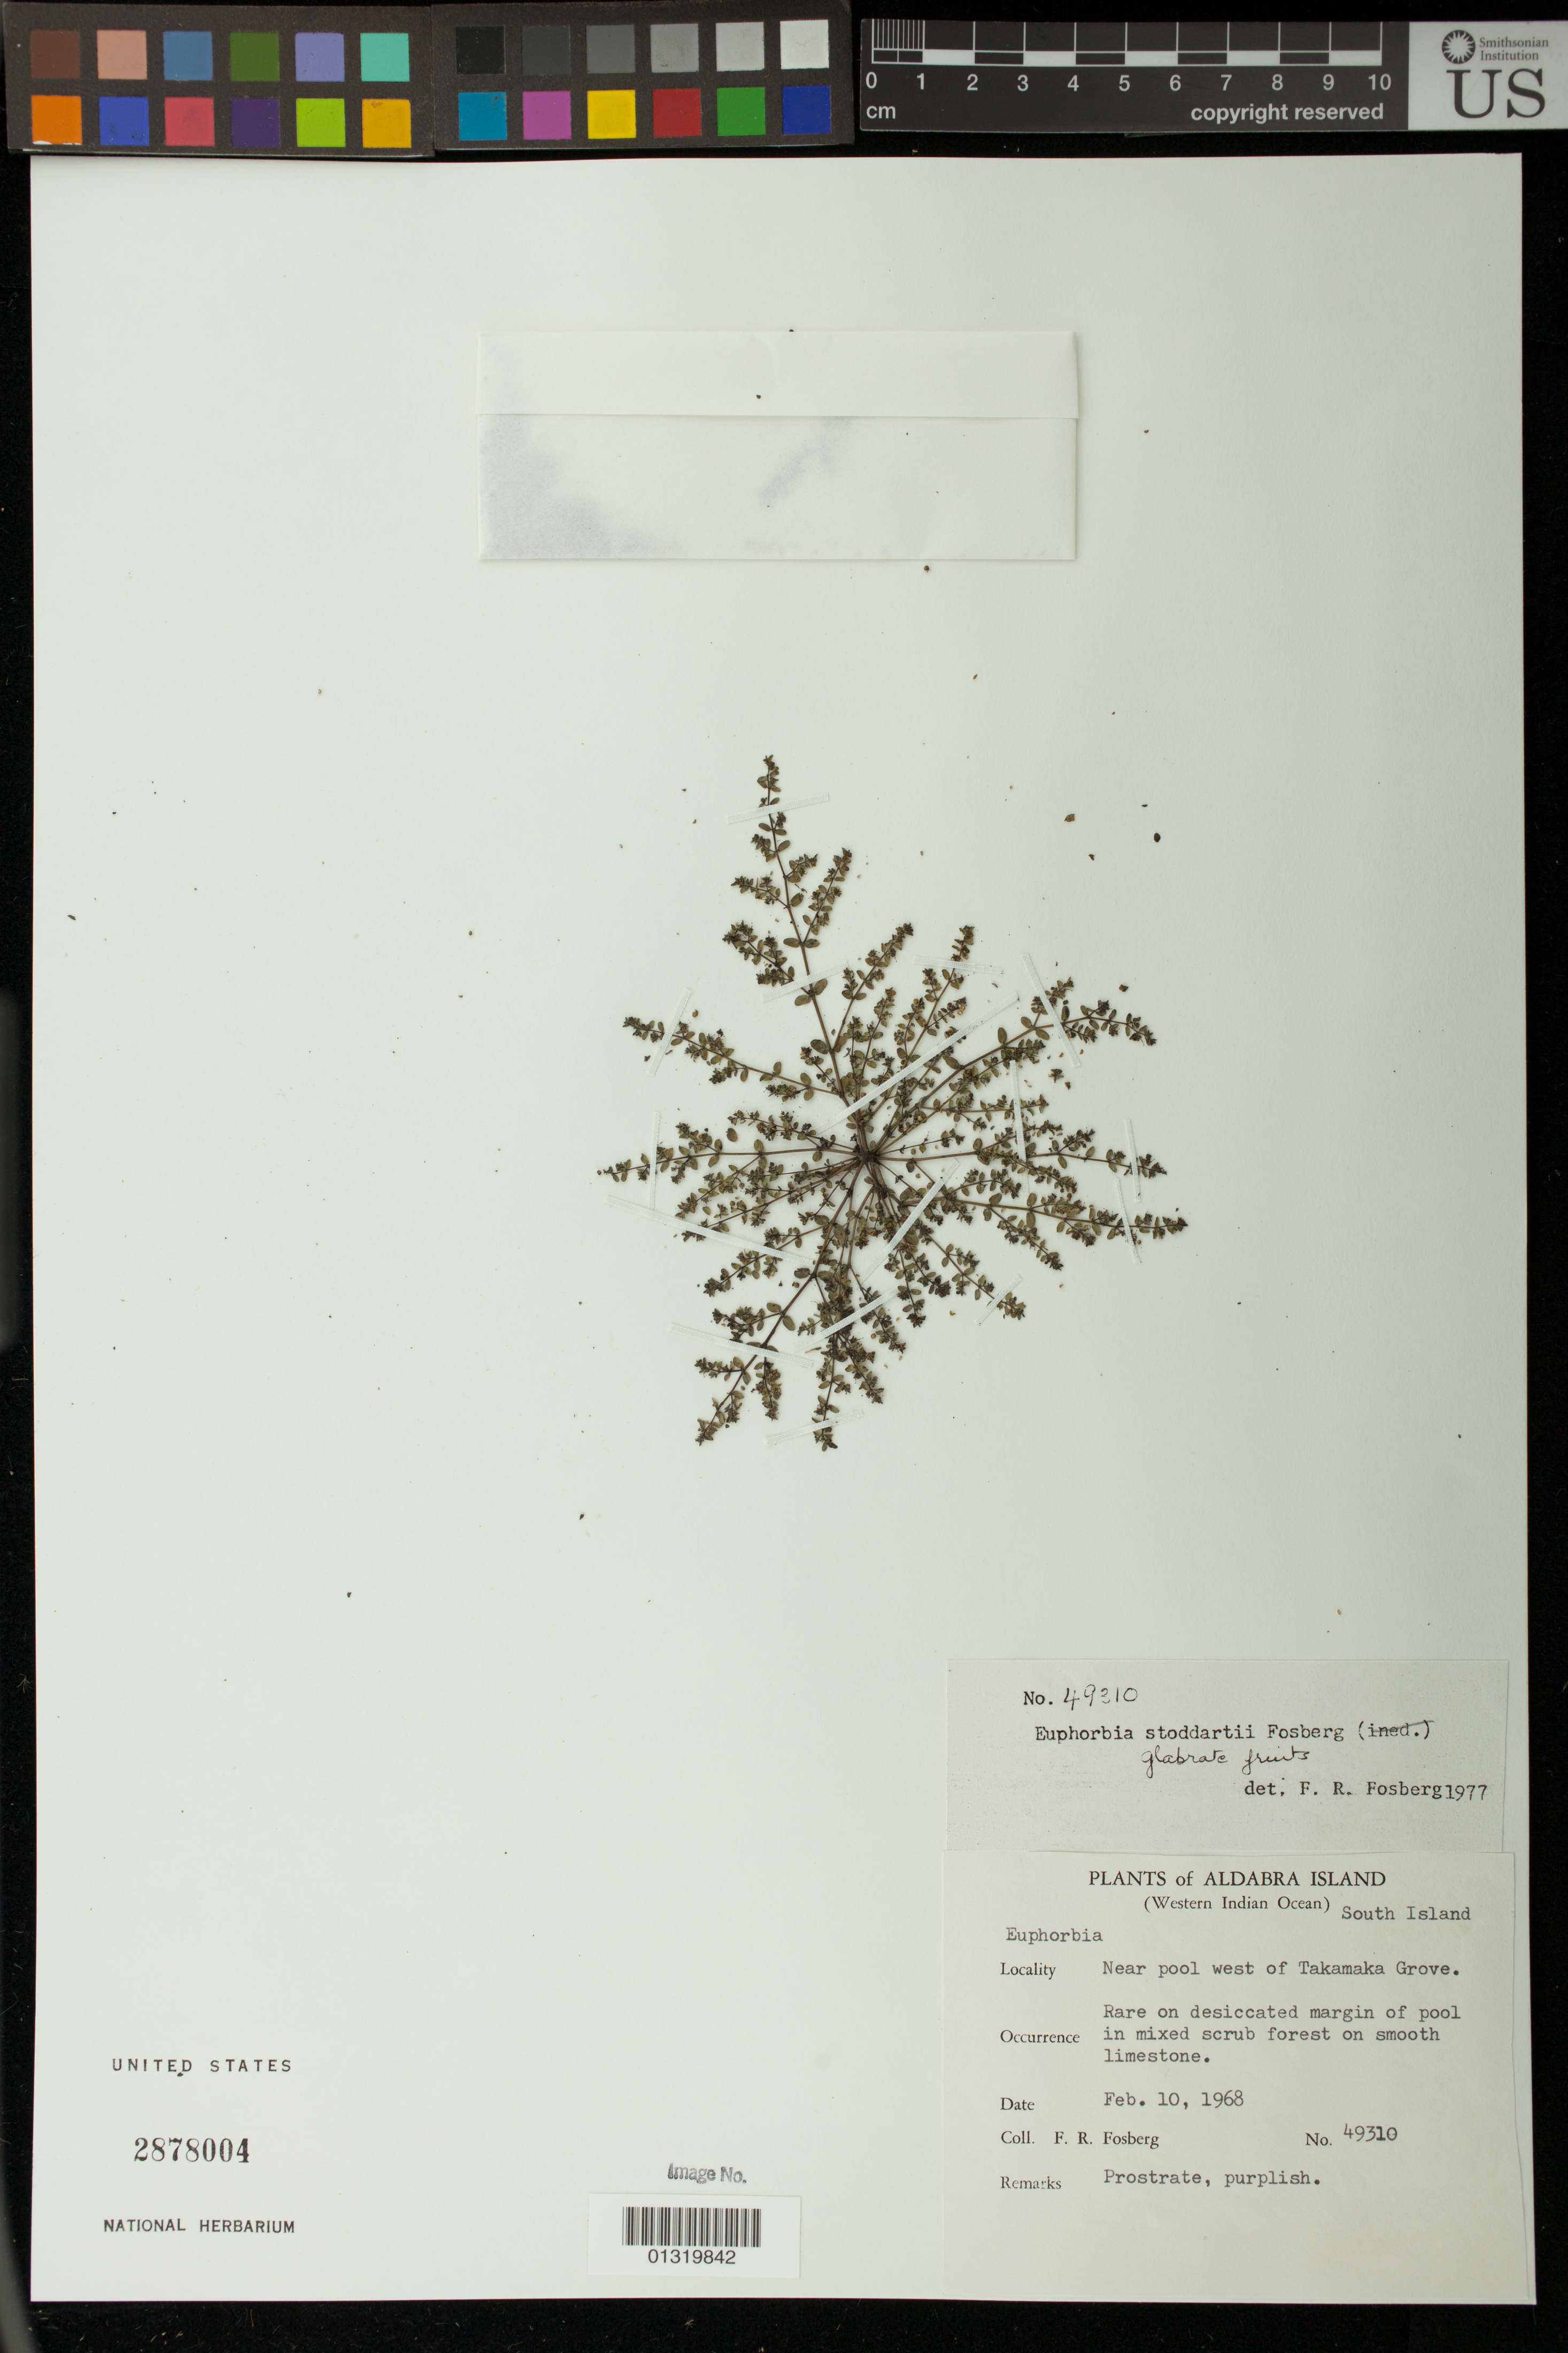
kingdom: Plantae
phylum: Tracheophyta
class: Magnoliopsida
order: Malpighiales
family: Euphorbiaceae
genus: Euphorbia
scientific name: Euphorbia stoddartii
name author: Fosberg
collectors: F. R. Fosberg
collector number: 49310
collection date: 1968-02-10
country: Seychelles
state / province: Aldabra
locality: South Island. Near pool west of Takamaka Grove.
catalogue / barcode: US 2878004